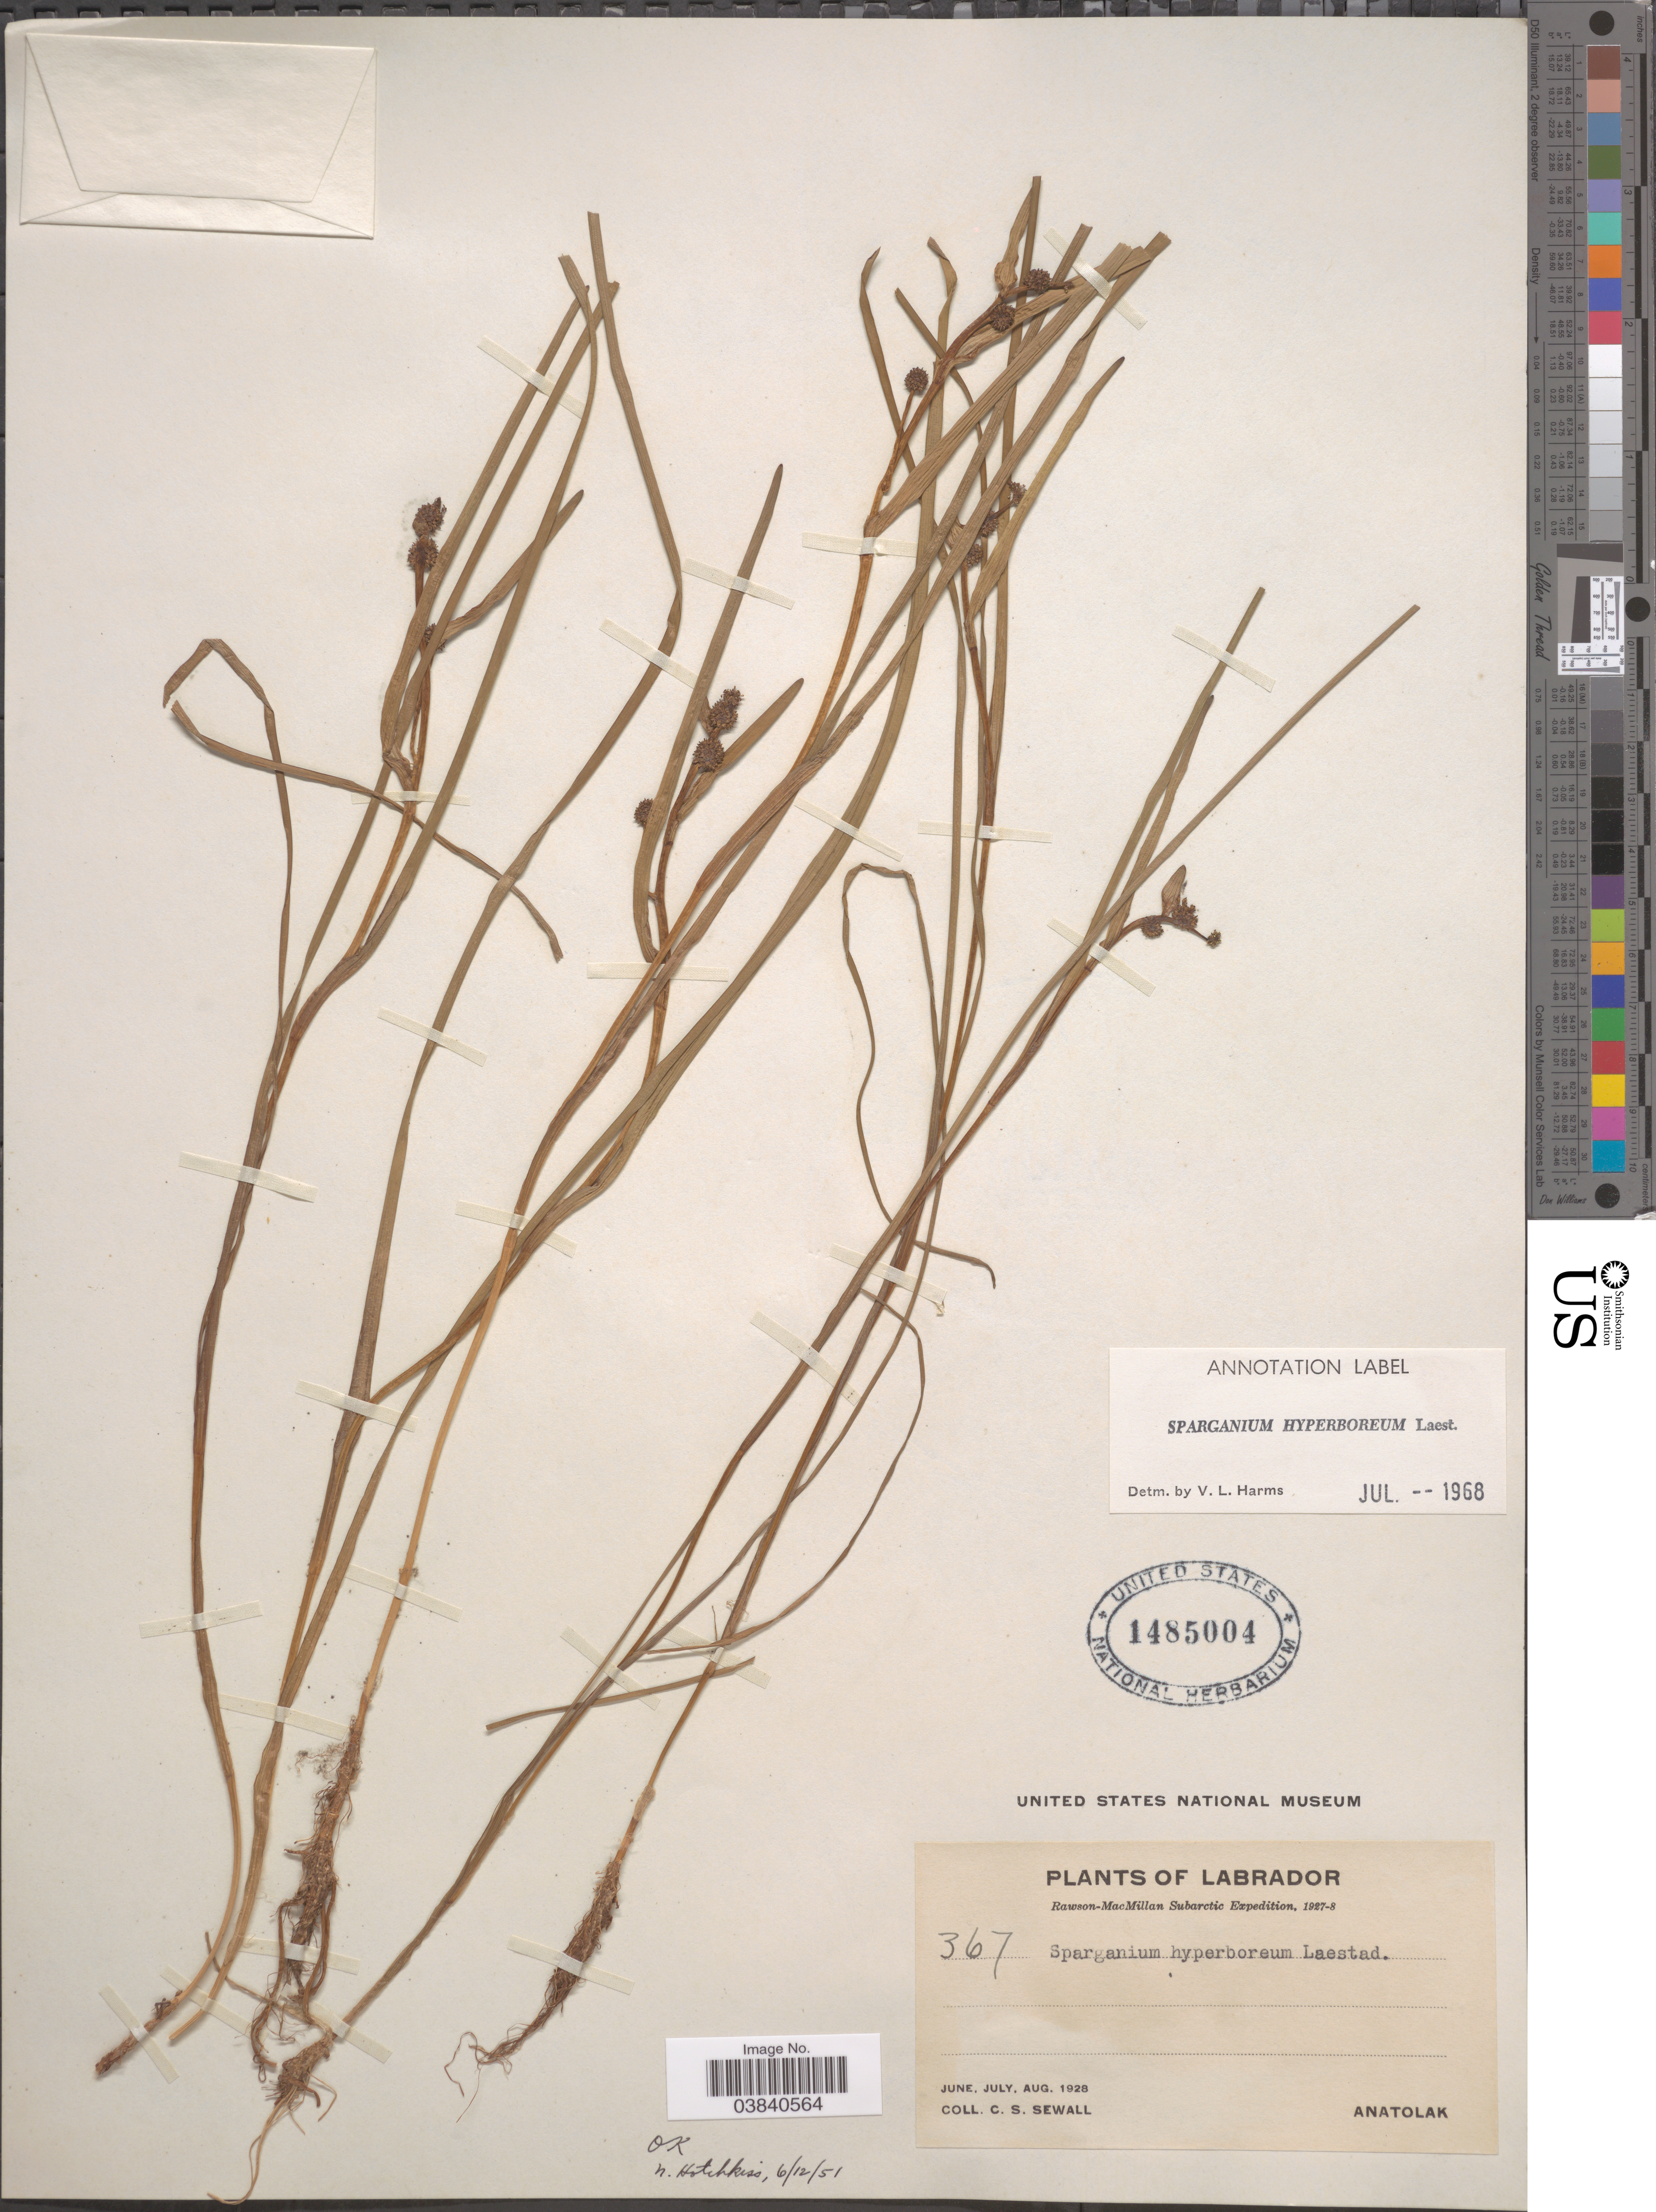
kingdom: Plantae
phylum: Tracheophyta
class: Liliopsida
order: Poales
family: Typhaceae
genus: Sparganium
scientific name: Sparganium hyperboreum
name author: Beurl. ex Laest.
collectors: C. Sewall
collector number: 367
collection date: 1928-06/1928-08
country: Canada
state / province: Newfoundland and Labrador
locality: Labrador. Rawson-MacMillan Subarctic. Anatolak.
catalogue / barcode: US 1485004